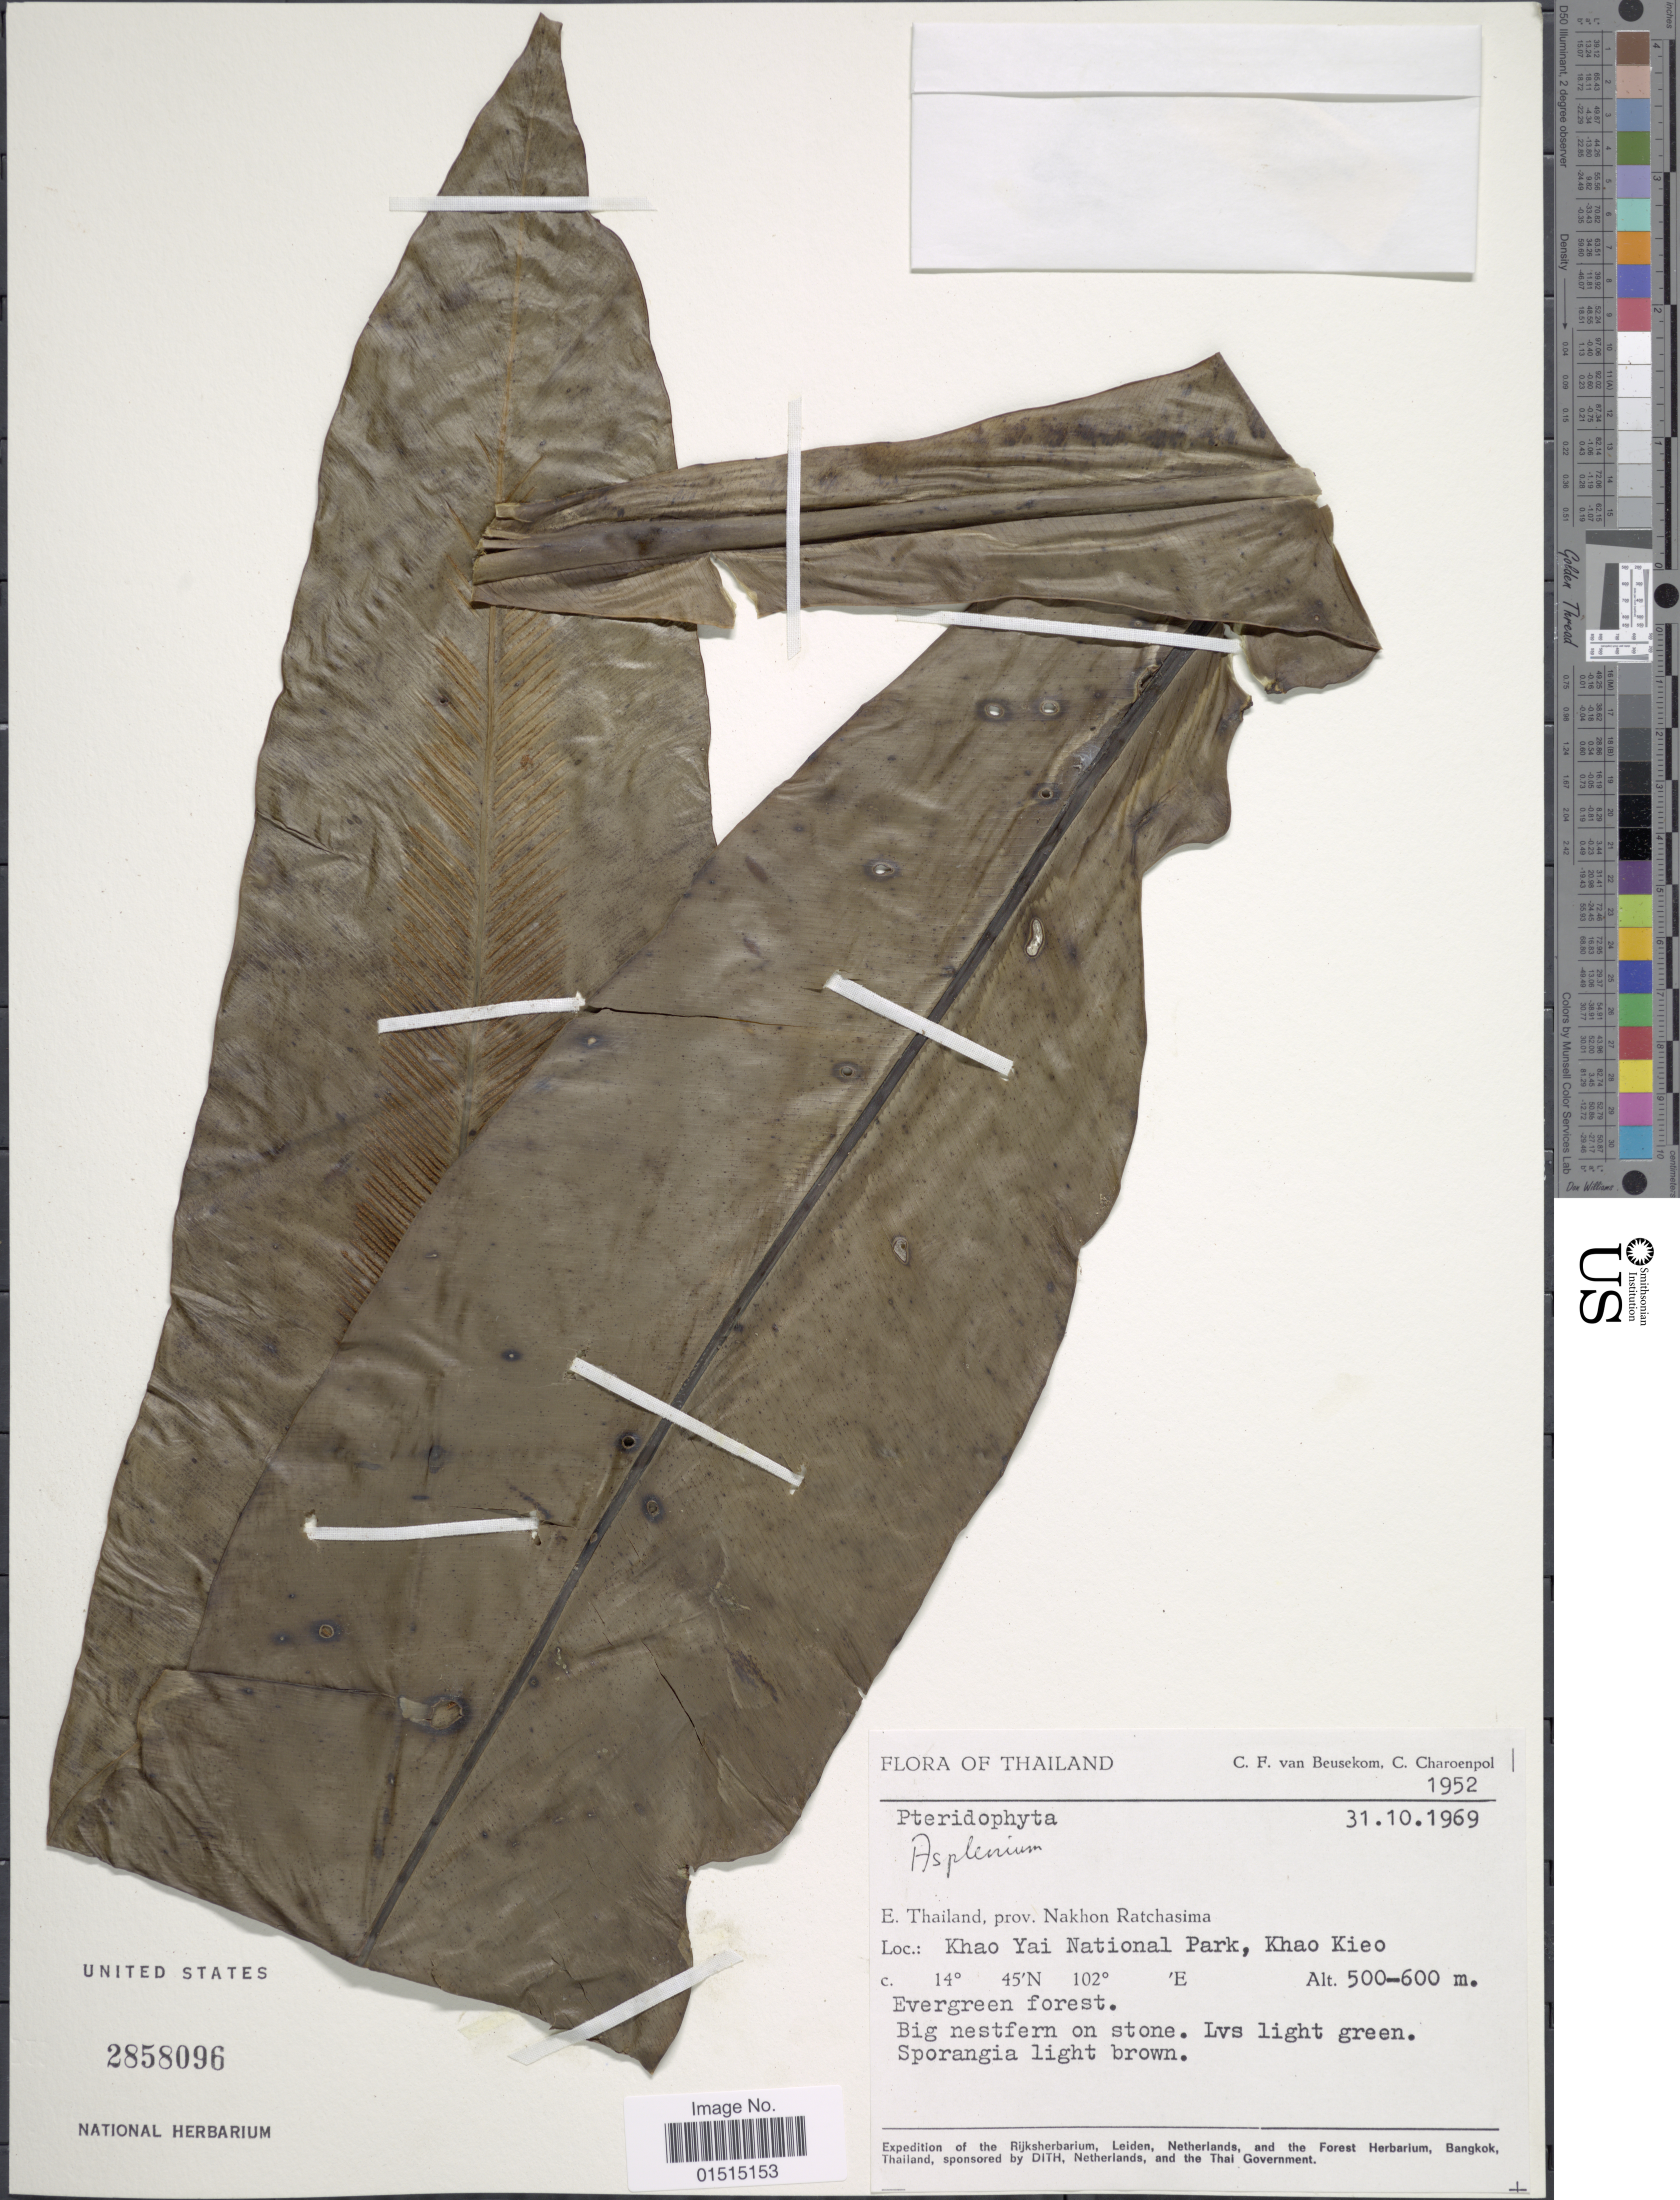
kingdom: Plantae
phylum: Tracheophyta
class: Polypodiopsida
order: Polypodiales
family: Aspleniaceae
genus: Asplenium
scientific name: Asplenium nidus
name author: L.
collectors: C. F. Beusekom & C. Charamphol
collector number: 1952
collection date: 1969-10-31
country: Thailand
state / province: Nakhon Ratchasima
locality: Khao Yai National Park, Khao Kieo, Evergreen forest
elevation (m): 500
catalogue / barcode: US 2858096